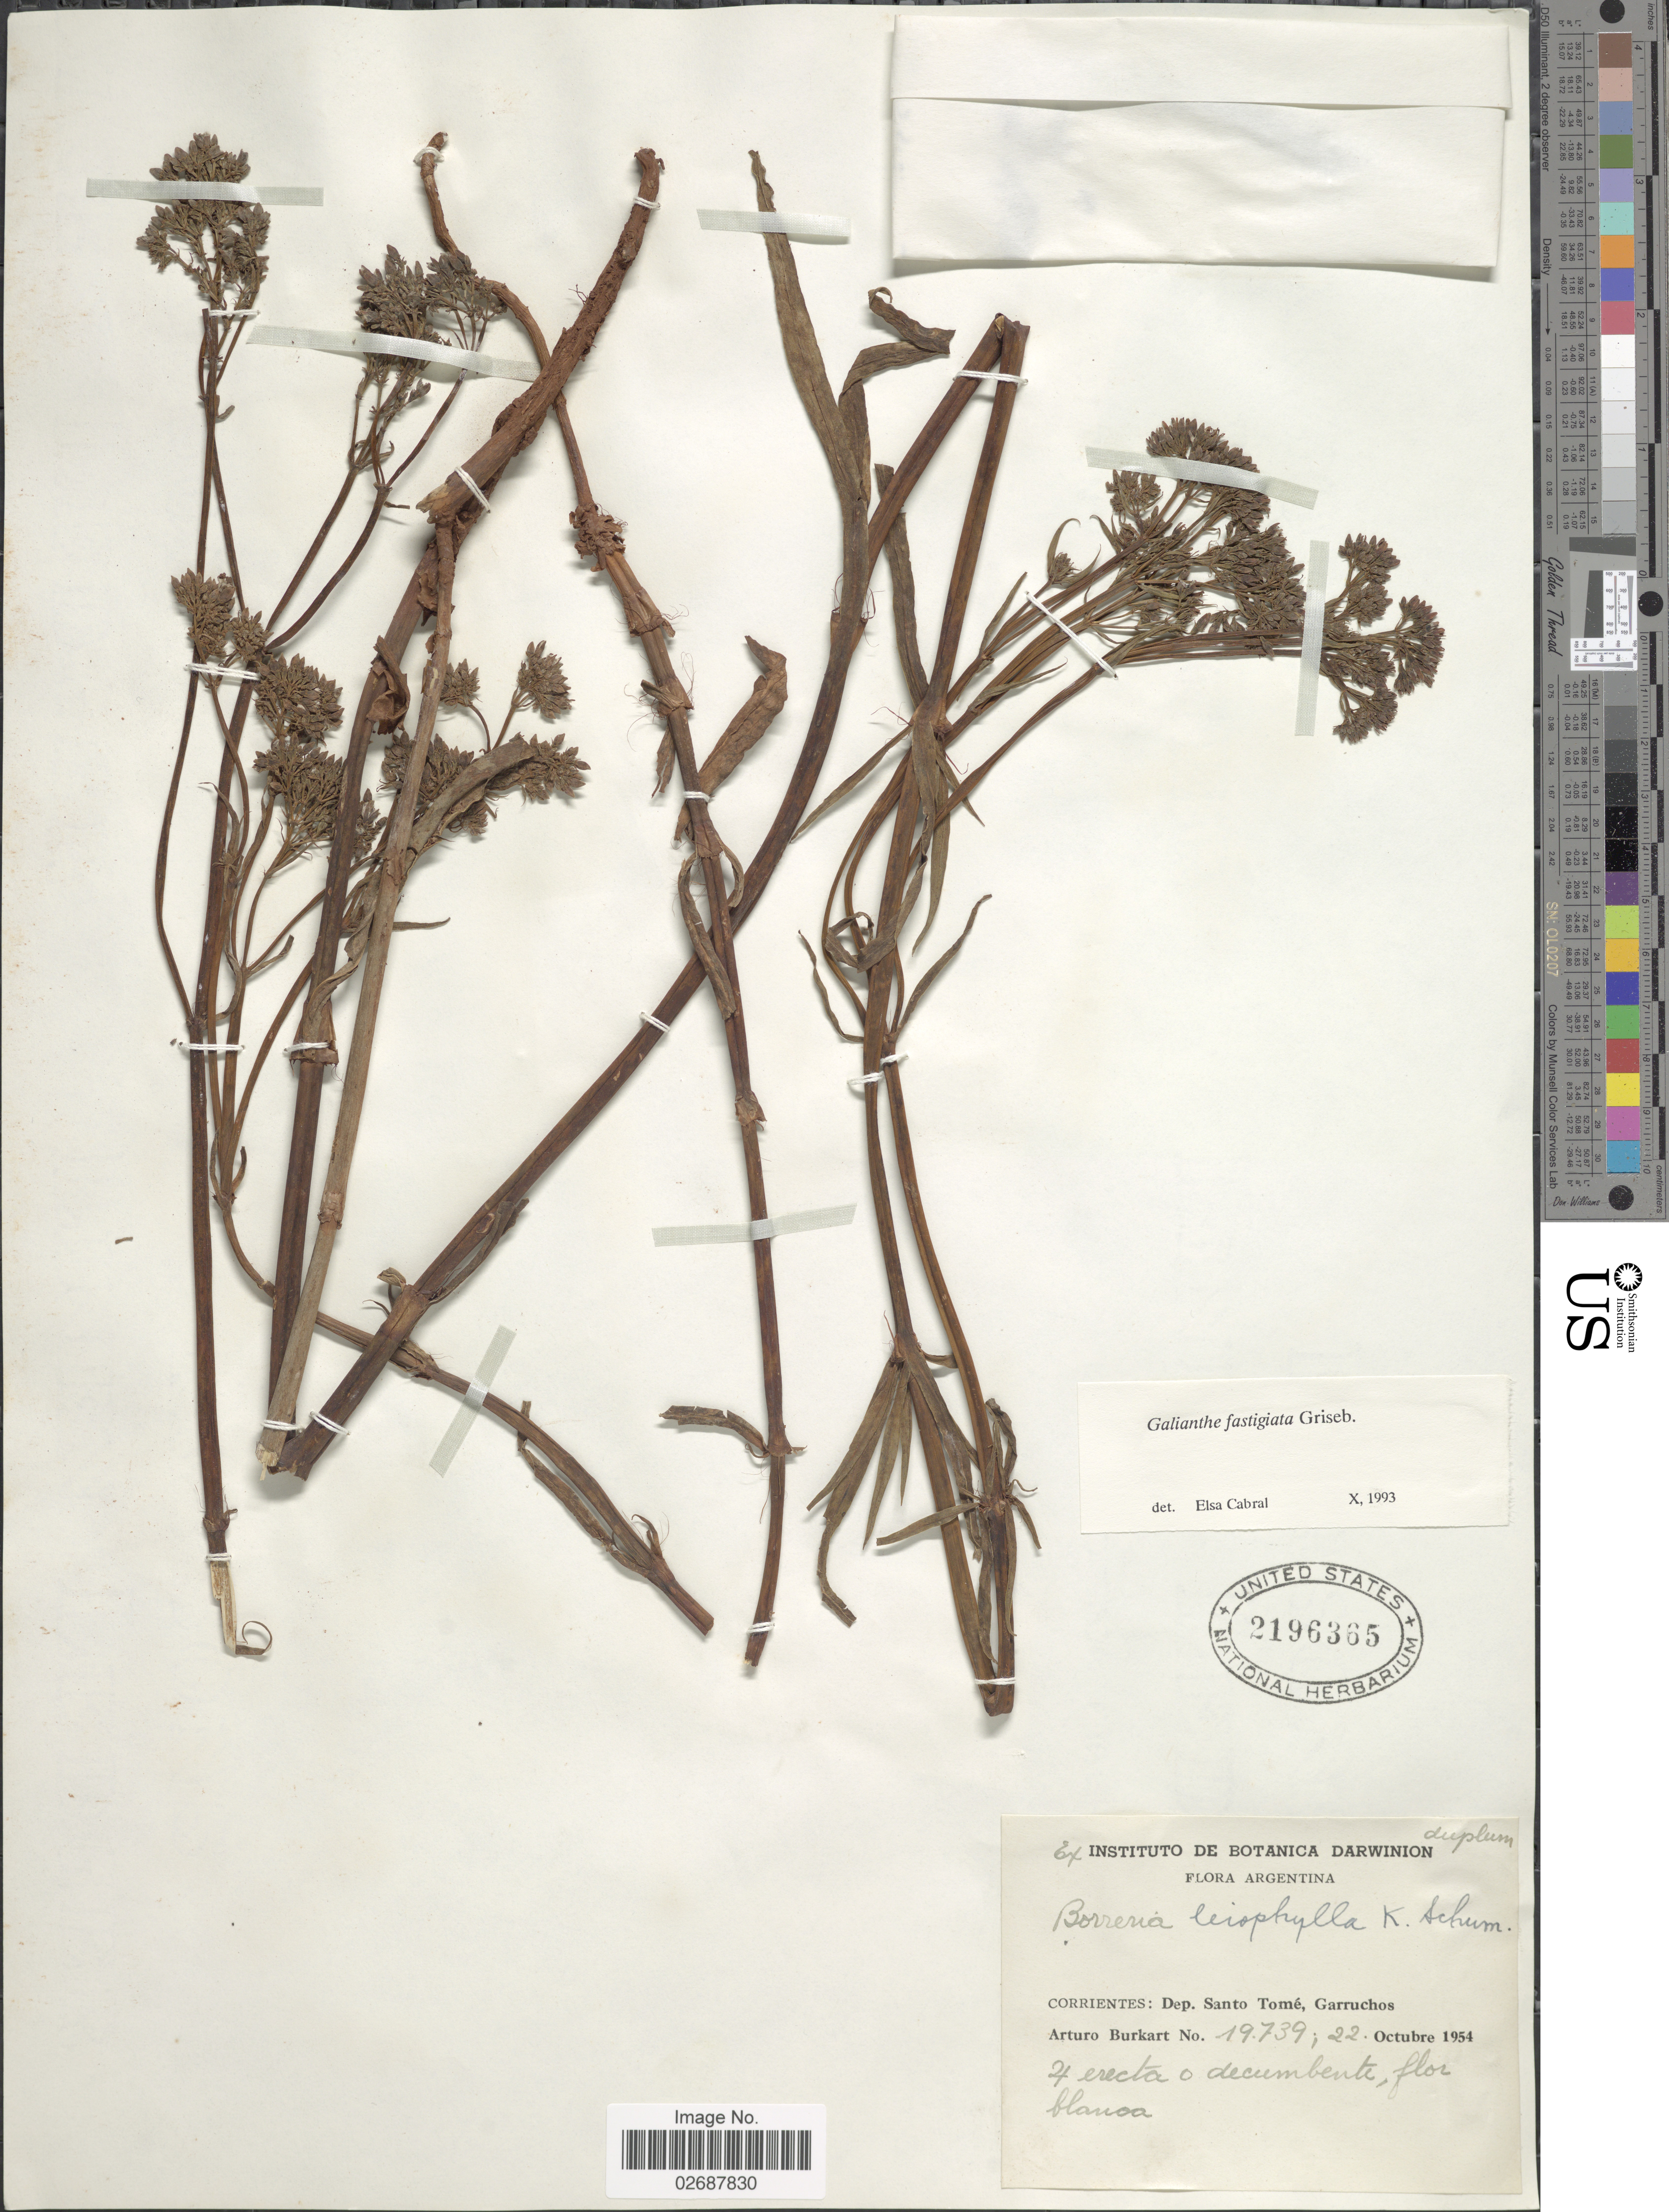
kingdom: Plantae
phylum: Tracheophyta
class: Magnoliopsida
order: Gentianales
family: Rubiaceae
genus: Galianthe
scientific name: Galianthe fastigiata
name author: Griseb.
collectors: A. E. Burkart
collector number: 19739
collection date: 1954-10-22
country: Argentina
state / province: Corrientes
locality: Dep. Santo Tome, Garruchos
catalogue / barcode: US 2196365